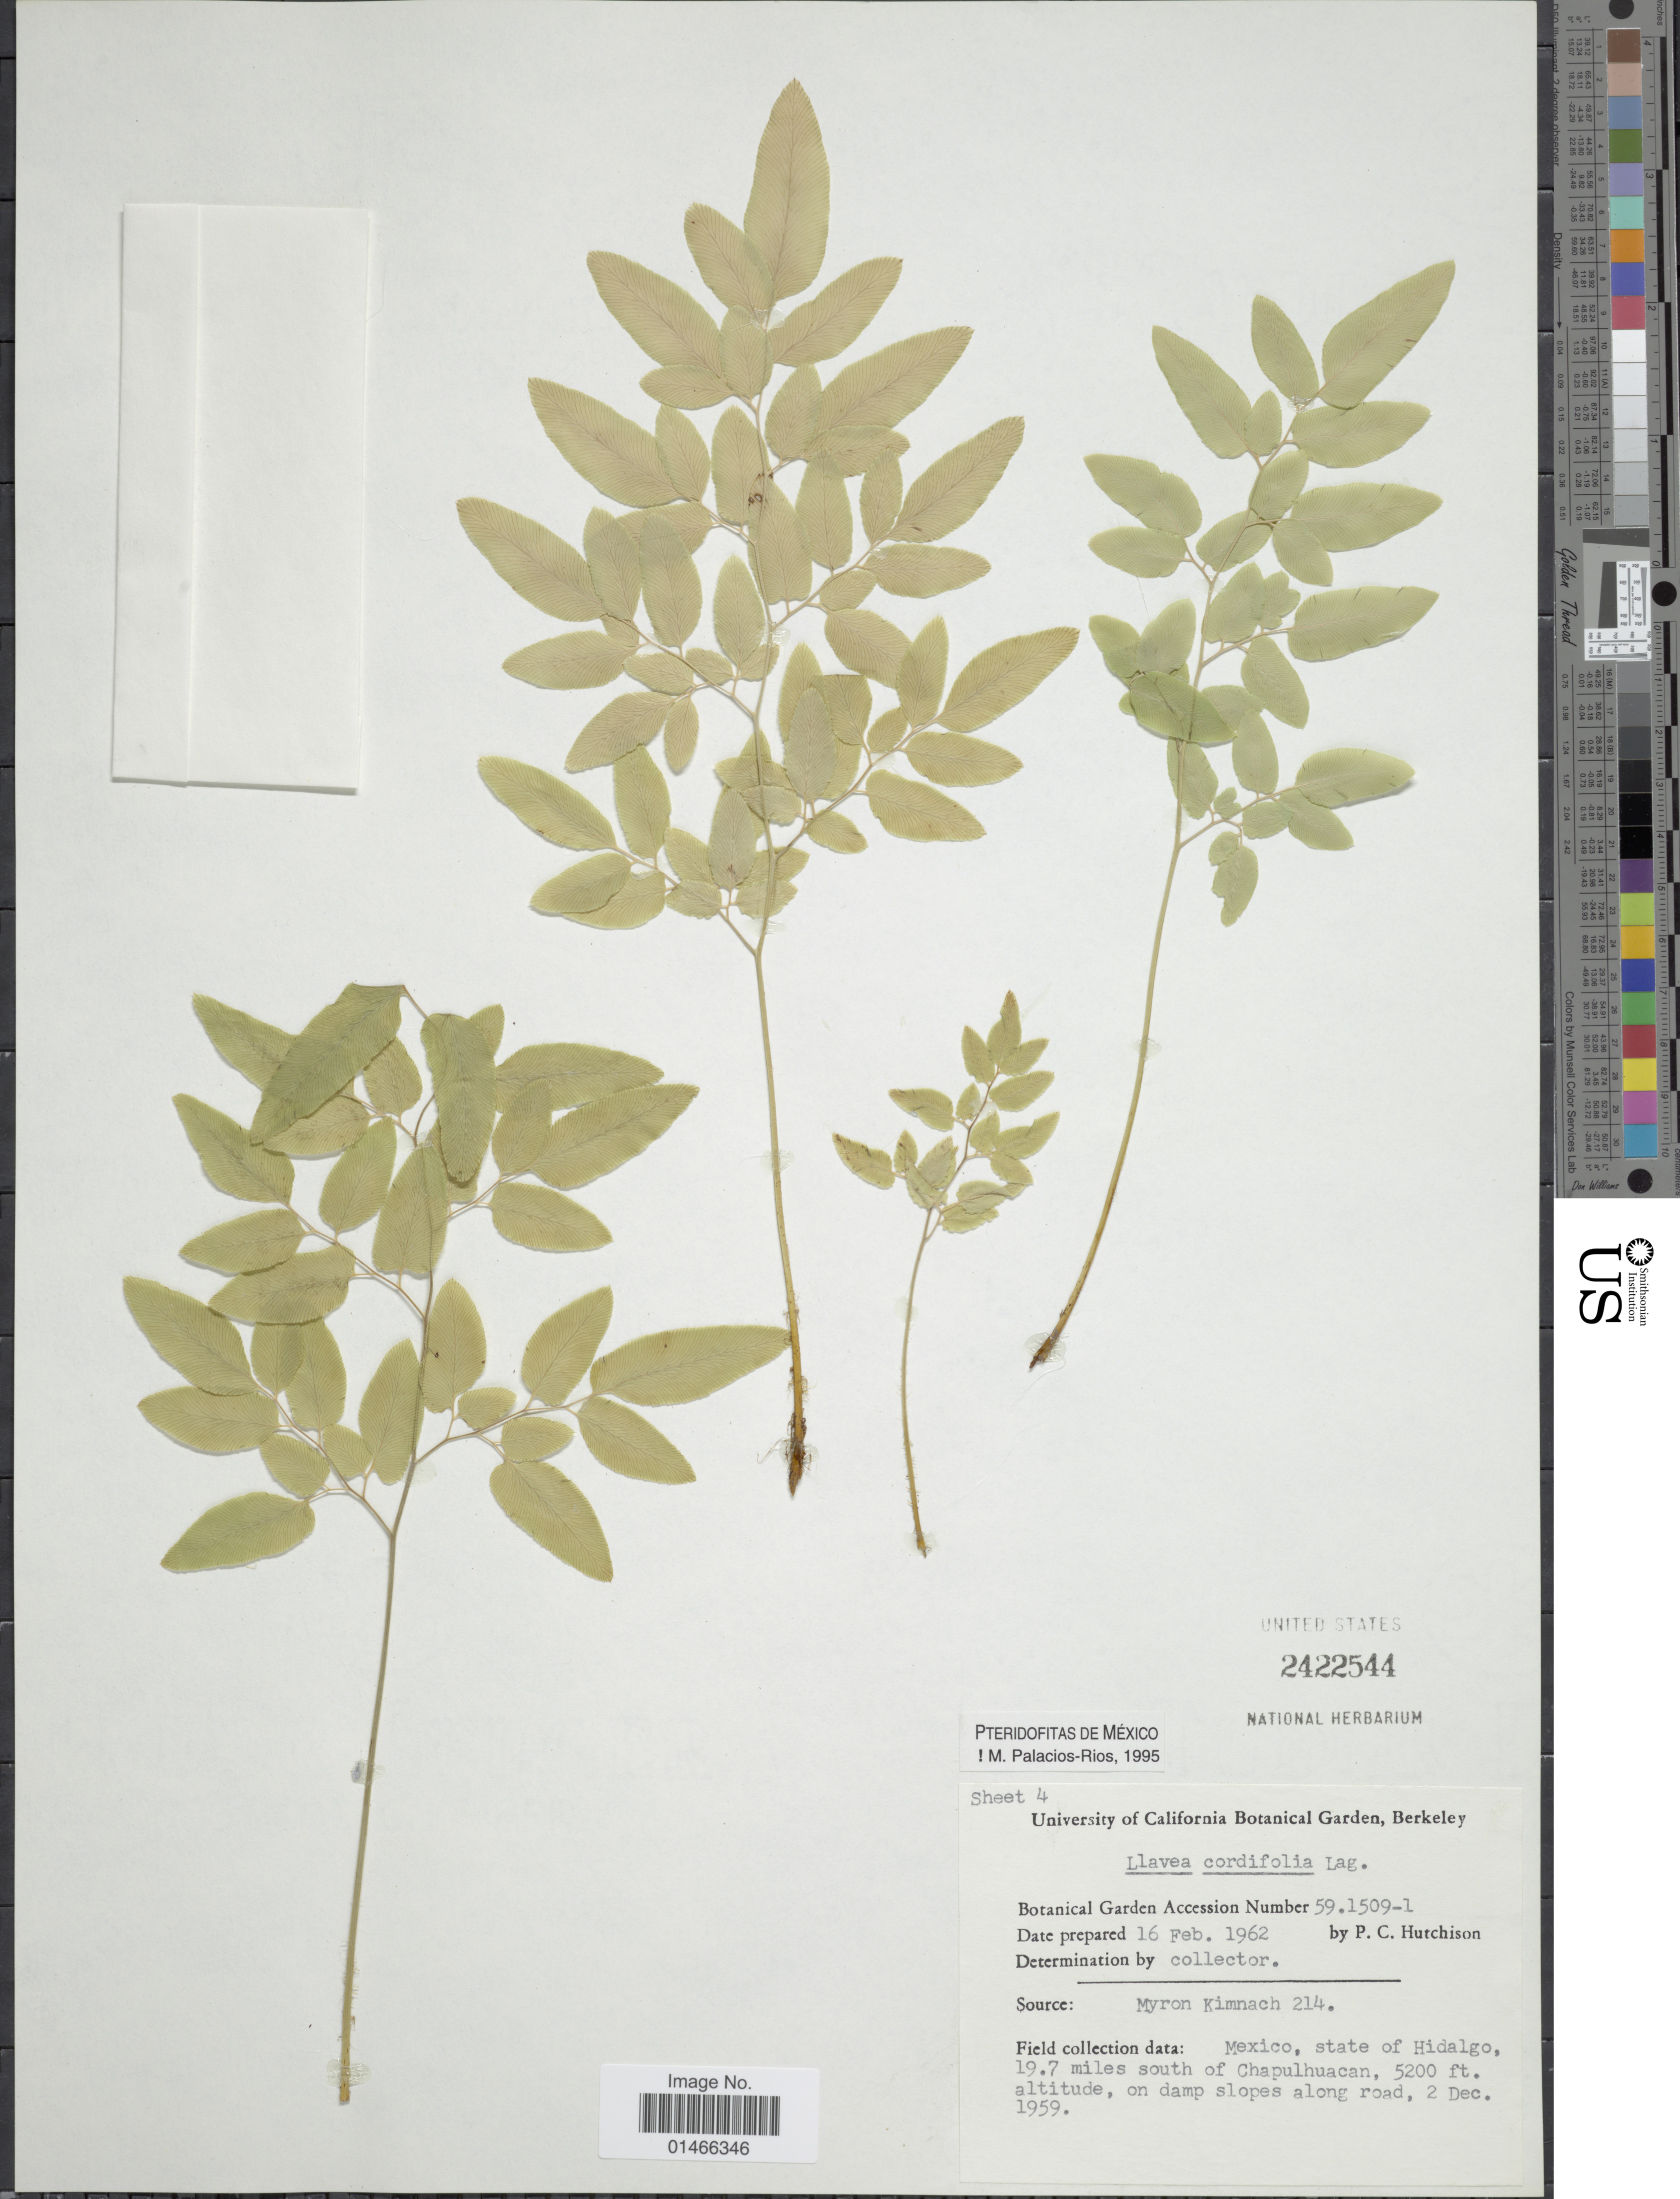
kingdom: Plantae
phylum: Tracheophyta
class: Polypodiopsida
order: Polypodiales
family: Pteridaceae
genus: Llavea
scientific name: Llavea cordifolia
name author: Lag.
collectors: M. W. Kimnach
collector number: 214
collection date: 1959-12-02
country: Mexico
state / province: Hidalgo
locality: State of Hidalgo, 19.7 miles south of Chapulhuacan. On damp slopes along road.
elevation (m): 1585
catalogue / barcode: US 2422544